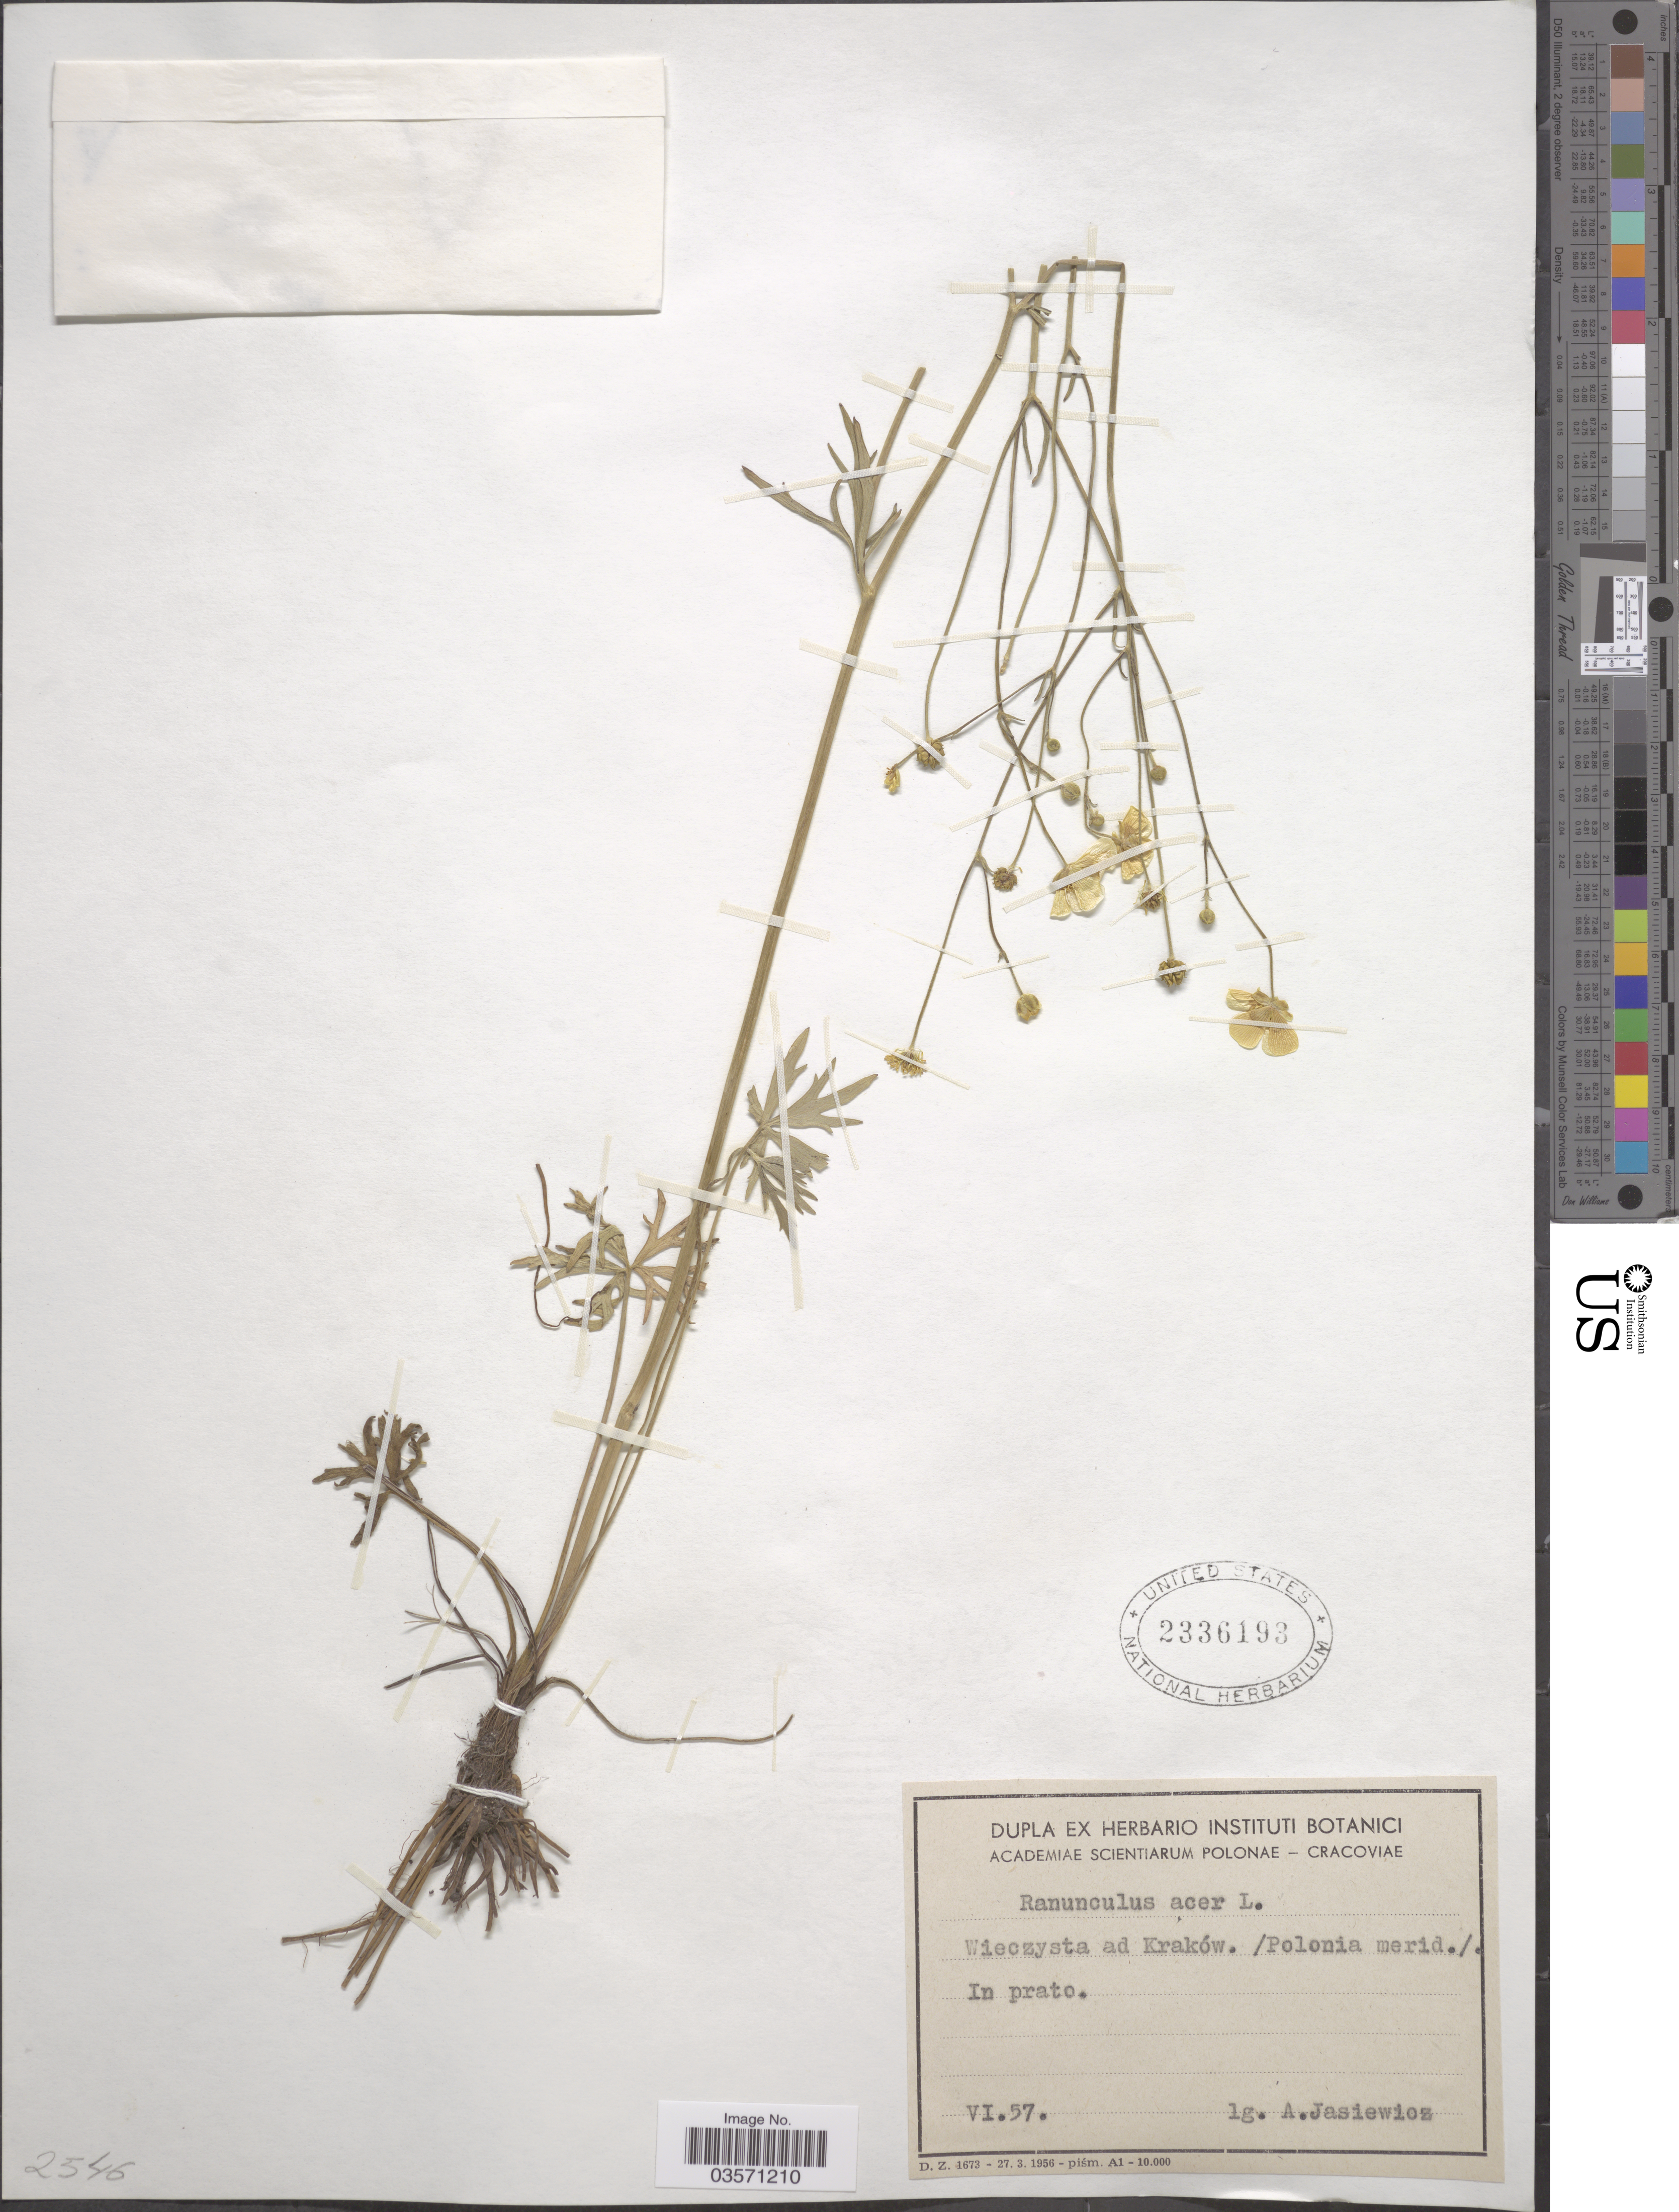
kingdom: Plantae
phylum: Tracheophyta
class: Magnoliopsida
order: Ranunculales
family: Ranunculaceae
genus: Ranunculus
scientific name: Ranunculus acer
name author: L.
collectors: A. Jasiewicz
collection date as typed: Transcribed d/m/y: /6/57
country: Poland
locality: Wieczysta ad Kraków. /Polonia merid./. In prato.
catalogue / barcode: US 2336193